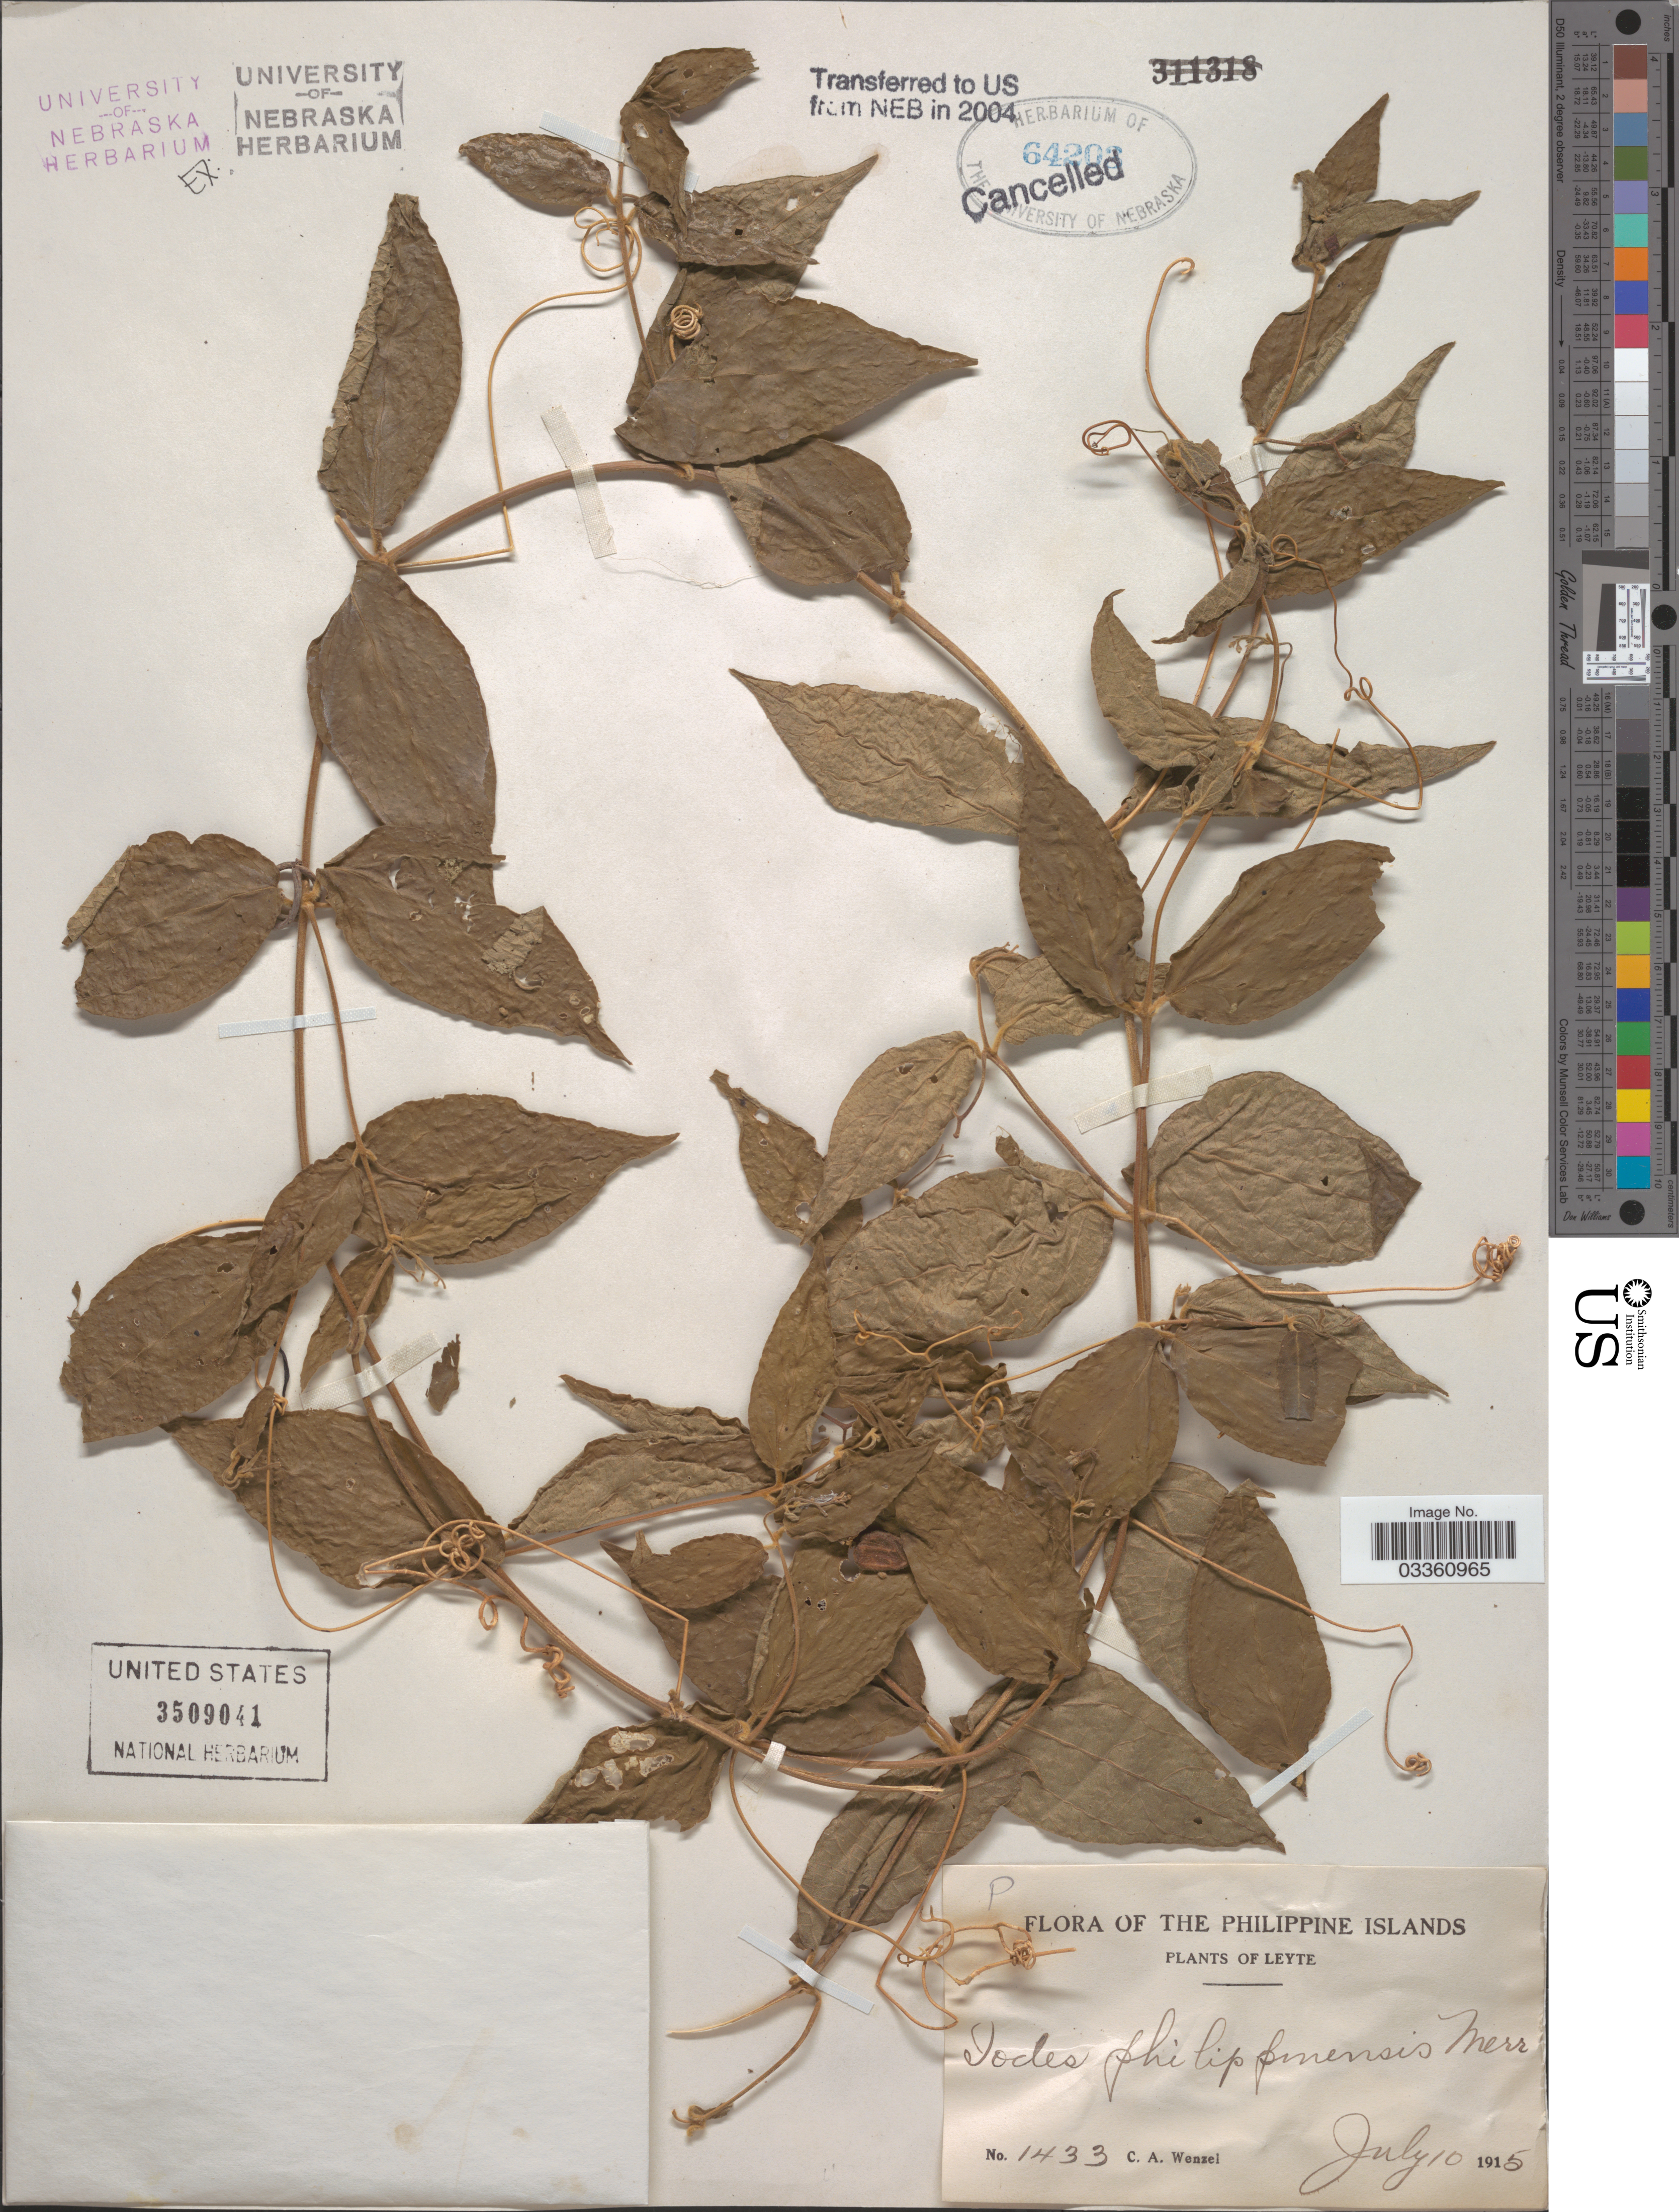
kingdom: Plantae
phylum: Tracheophyta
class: Magnoliopsida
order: Icacinales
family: Icacinaceae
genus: Iodes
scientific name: Iodes philippinensis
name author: Merr.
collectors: C. Wenzel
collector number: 1433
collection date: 1915-07-10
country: Philippines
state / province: Eastern Visayas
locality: The Philippine Islands. Leyte.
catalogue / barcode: US 3509041